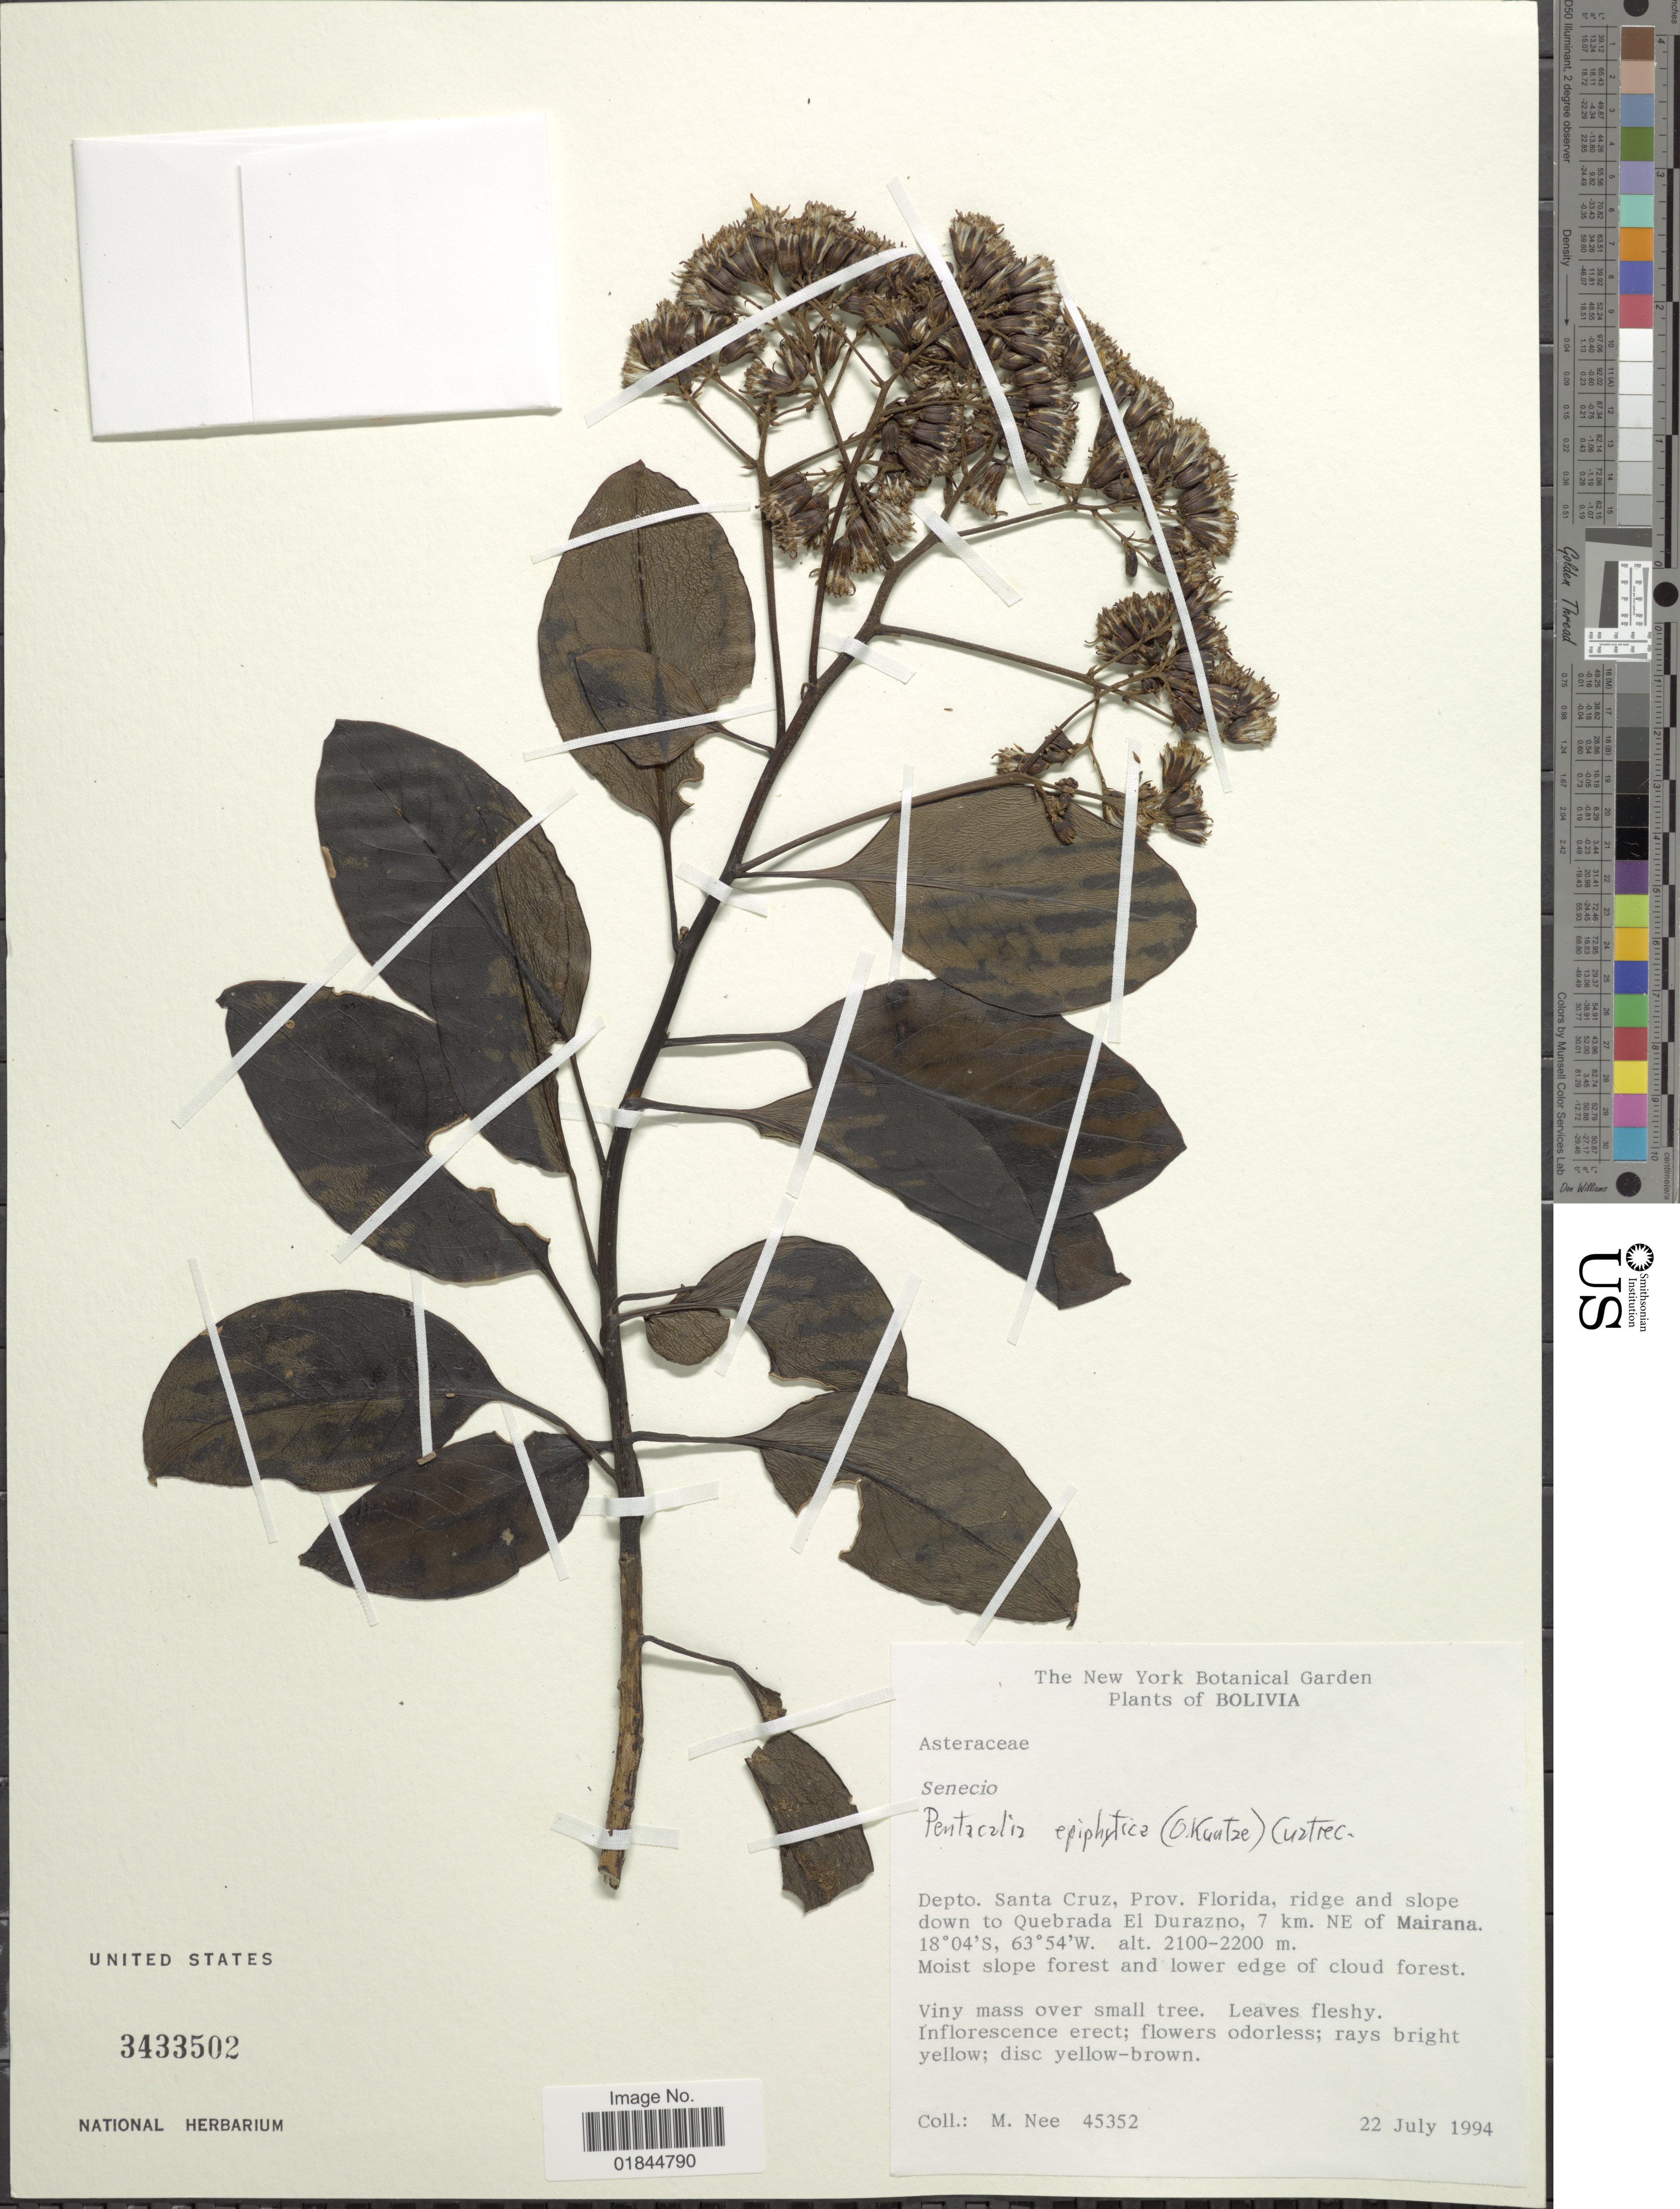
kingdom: Plantae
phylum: Tracheophyta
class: Magnoliopsida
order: Asterales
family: Asteraceae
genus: Pentacalia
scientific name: Pentacalia epiphytica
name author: (Kuntze) Cuatrec.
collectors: M. Nee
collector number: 45352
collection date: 1994-07-22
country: Bolivia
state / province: Santa Cruz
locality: Depto. Santa Cruz, Prov. Florida, ridge and slope down to Quebrada El Durazno, 7 km. NE of Mairana.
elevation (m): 2100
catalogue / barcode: US 3433502